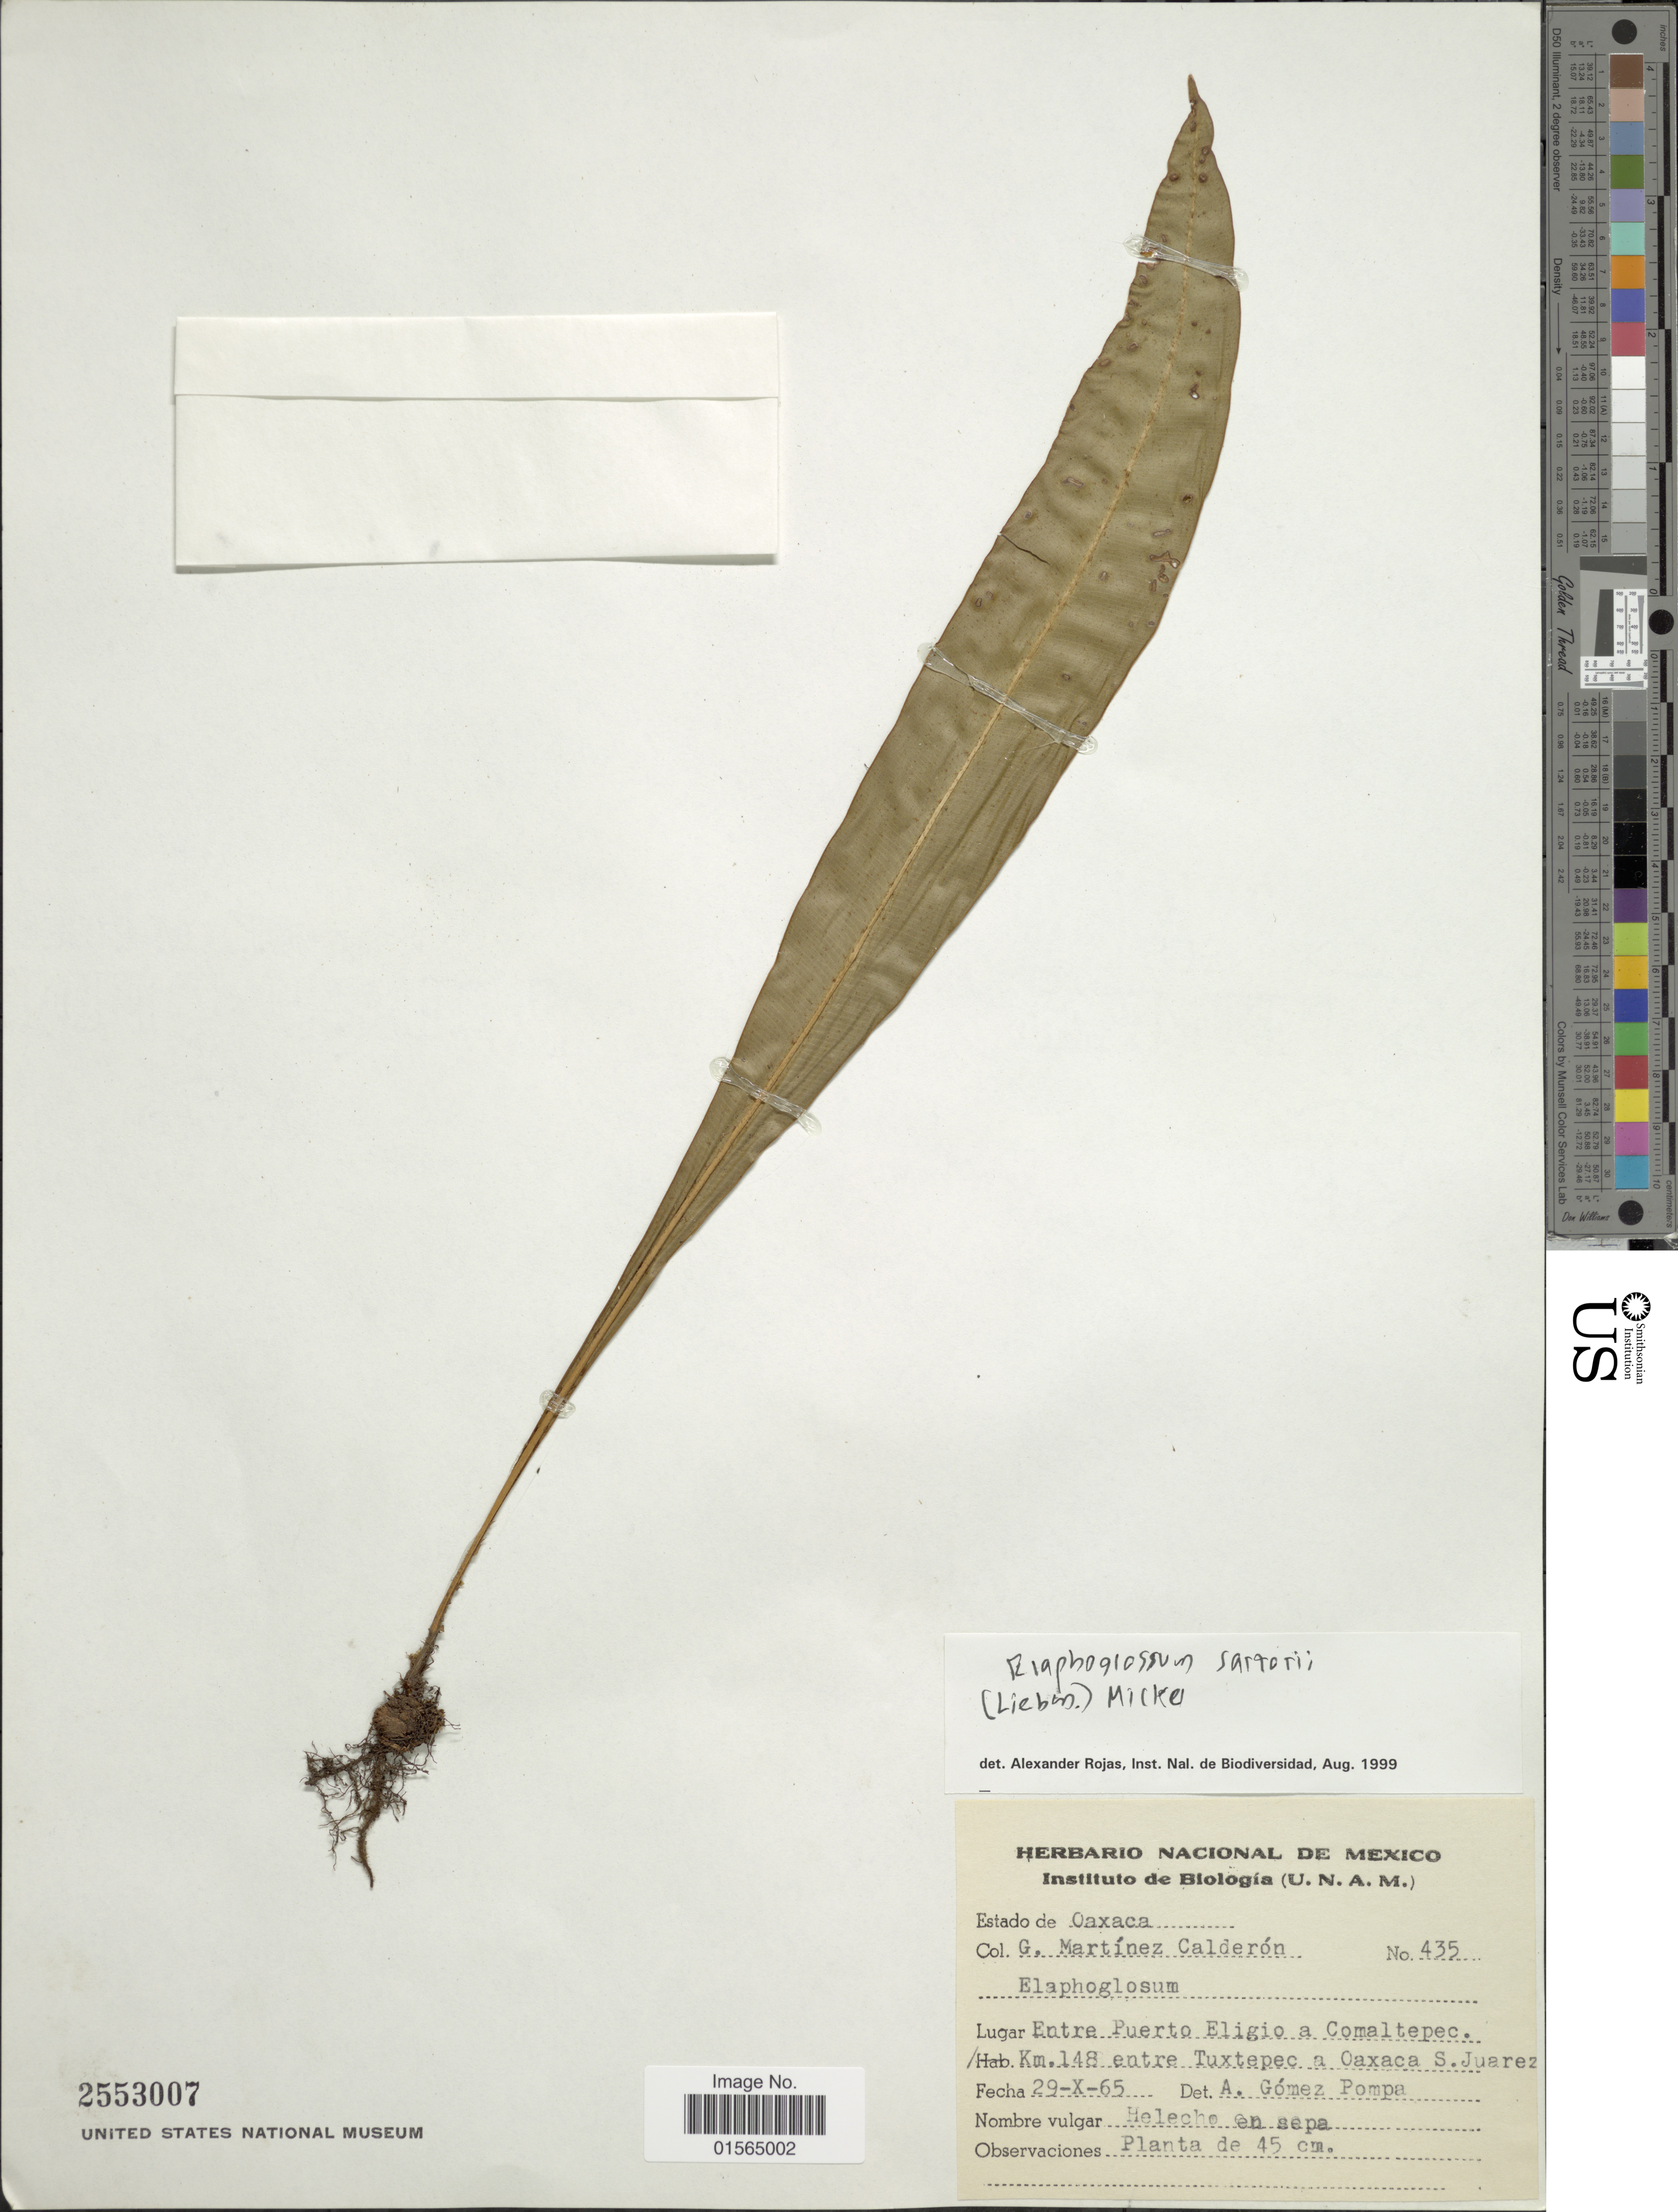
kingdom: Plantae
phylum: Tracheophyta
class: Polypodiopsida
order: Polypodiales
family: Dryopteridaceae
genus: Elaphoglossum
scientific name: Elaphoglossum sartorii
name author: (Liebm.) Mickel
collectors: G. Martínez Calderón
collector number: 435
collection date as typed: Transcribed d/m/y: 29/10/65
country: Mexico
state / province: Oaxaca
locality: Entre Puerto Eligio a Comaltepec, Km. 148 entre Tuxtepex a Oaxaca S. Juarez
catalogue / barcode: US 2553007